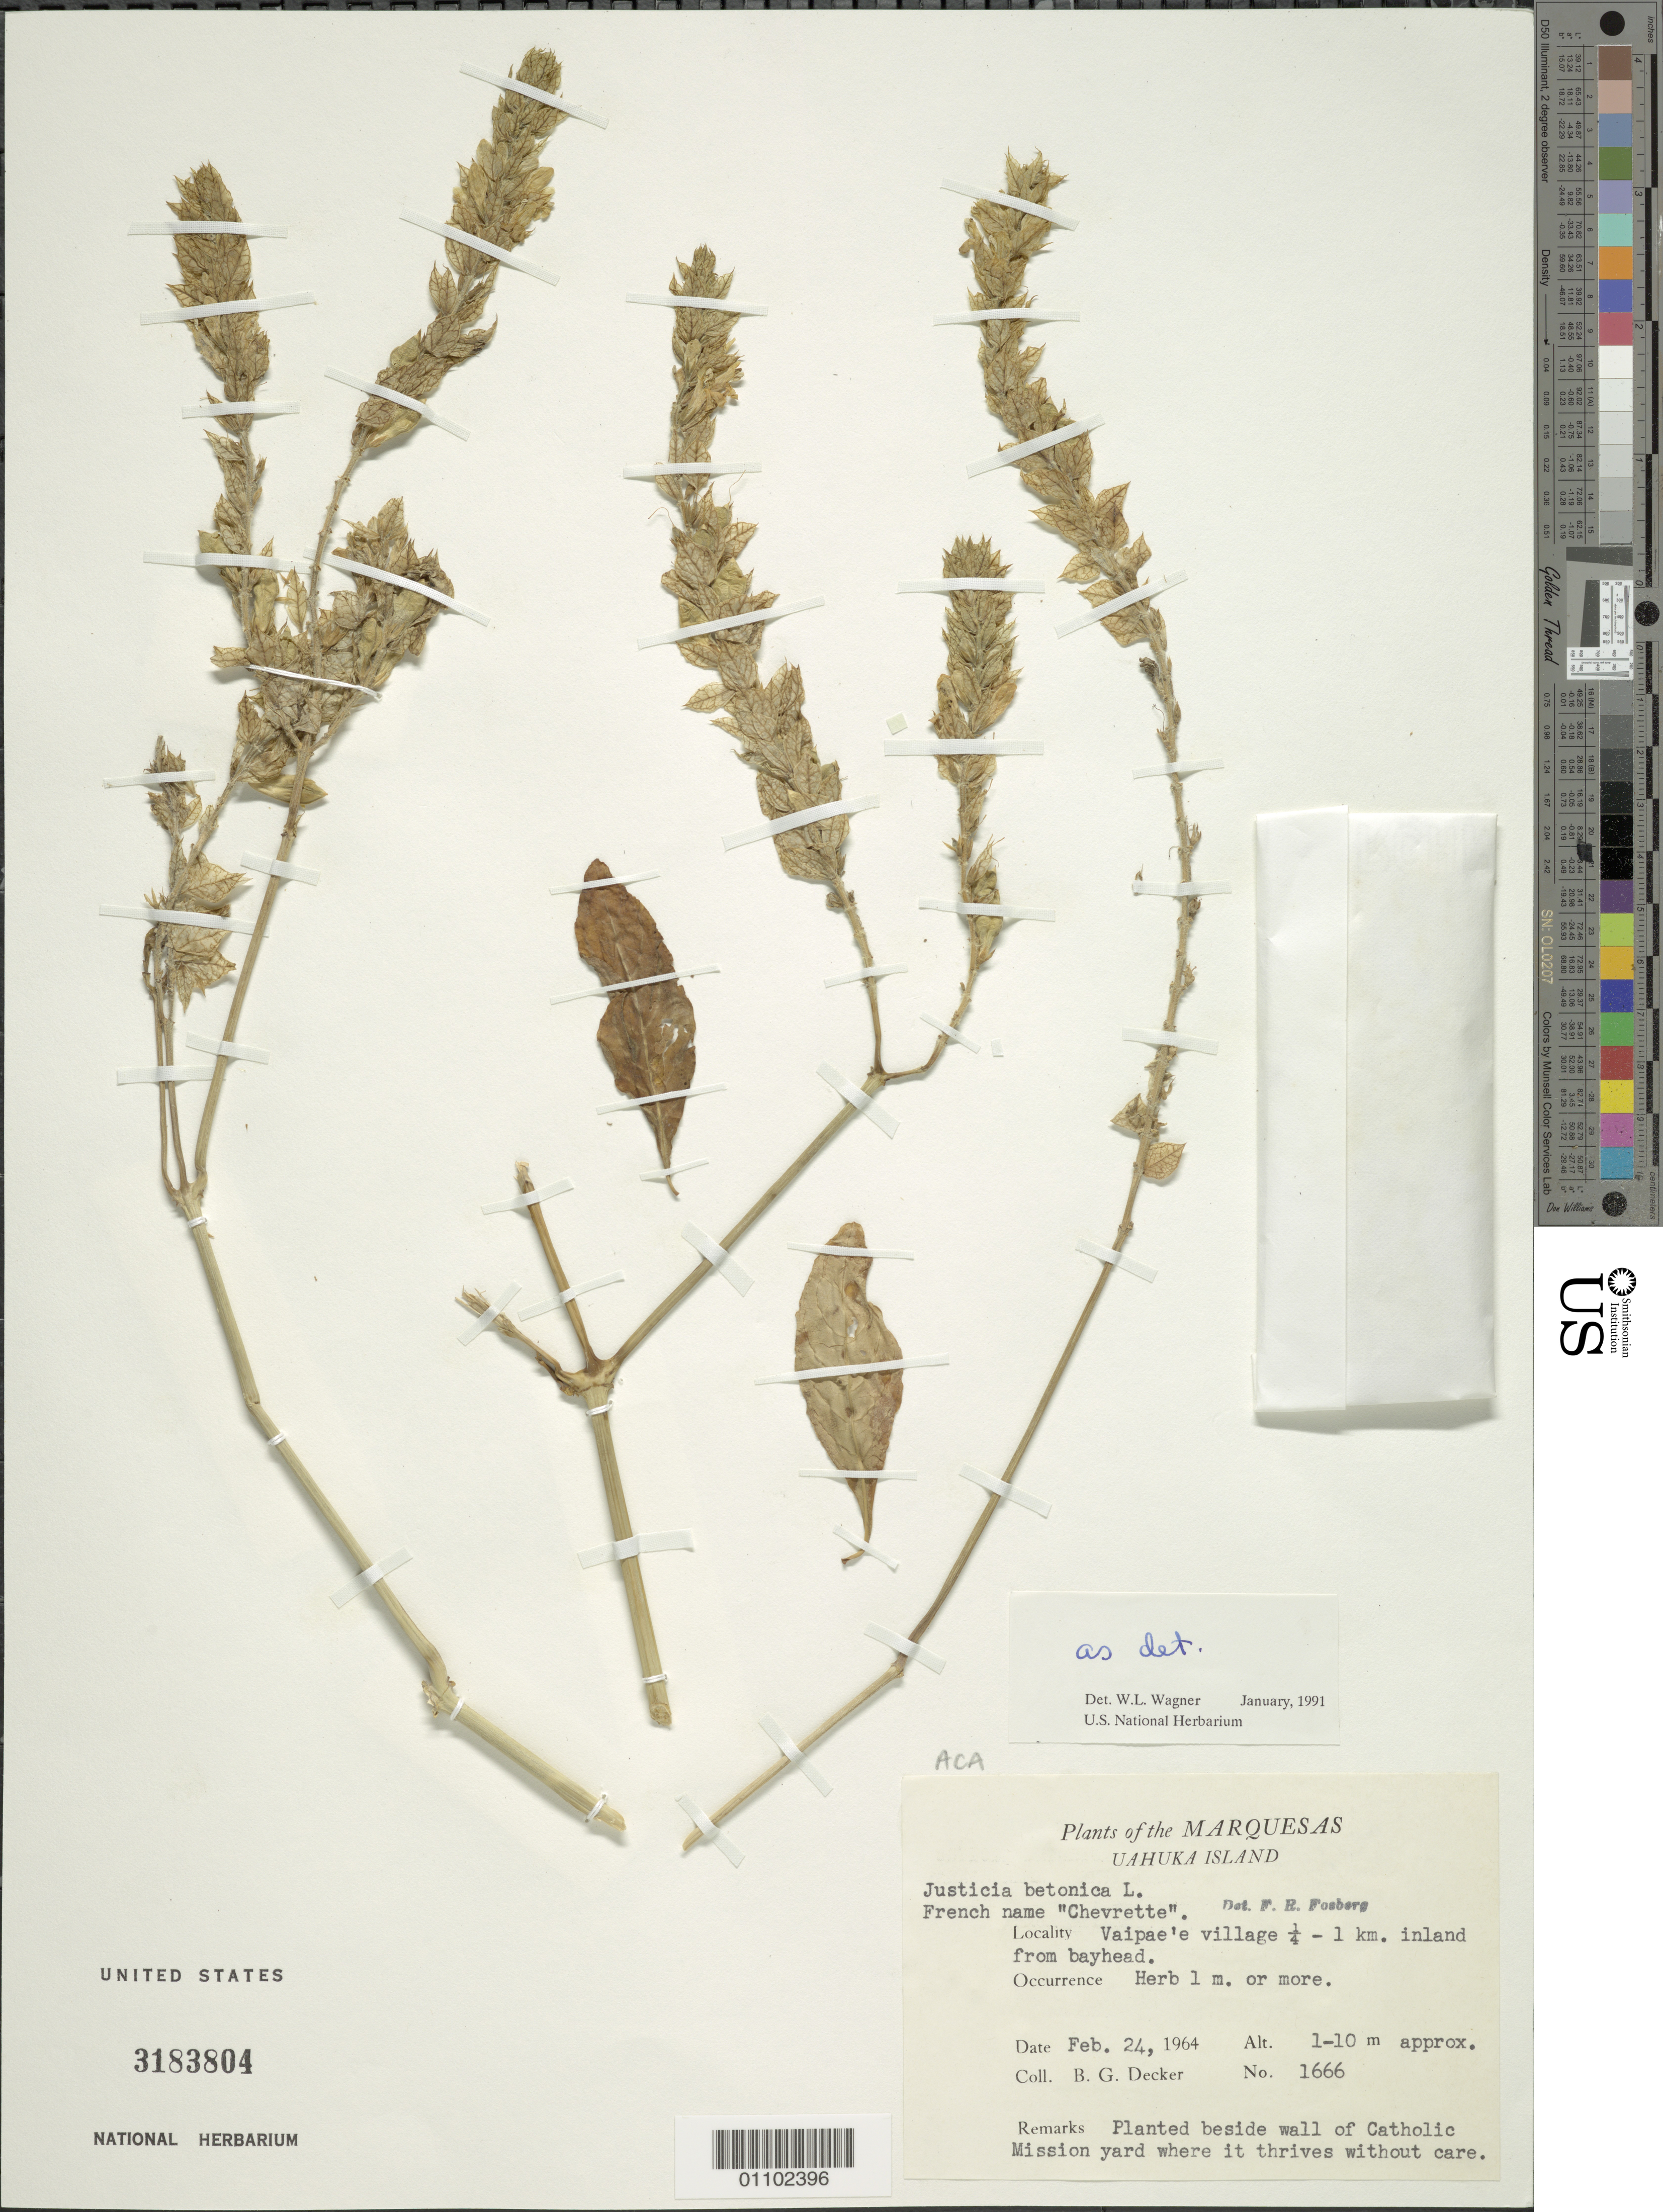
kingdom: Plantae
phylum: Tracheophyta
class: Magnoliopsida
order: Lamiales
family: Acanthaceae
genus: Justicia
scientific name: Justicia betonica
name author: L.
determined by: Wagner, W. L., (BOT), Smithsonian Institution - National Museum of Natural History (UNITED STATES)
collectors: B. G. Decker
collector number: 1666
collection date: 1964-02-24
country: French Polynesia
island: Ua Huka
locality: Vaipae'e village, 0.25-1 km inland from bayhead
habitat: Planted beside wall of Catholic Mission where it thrives without care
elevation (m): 1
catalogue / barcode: US 3183804